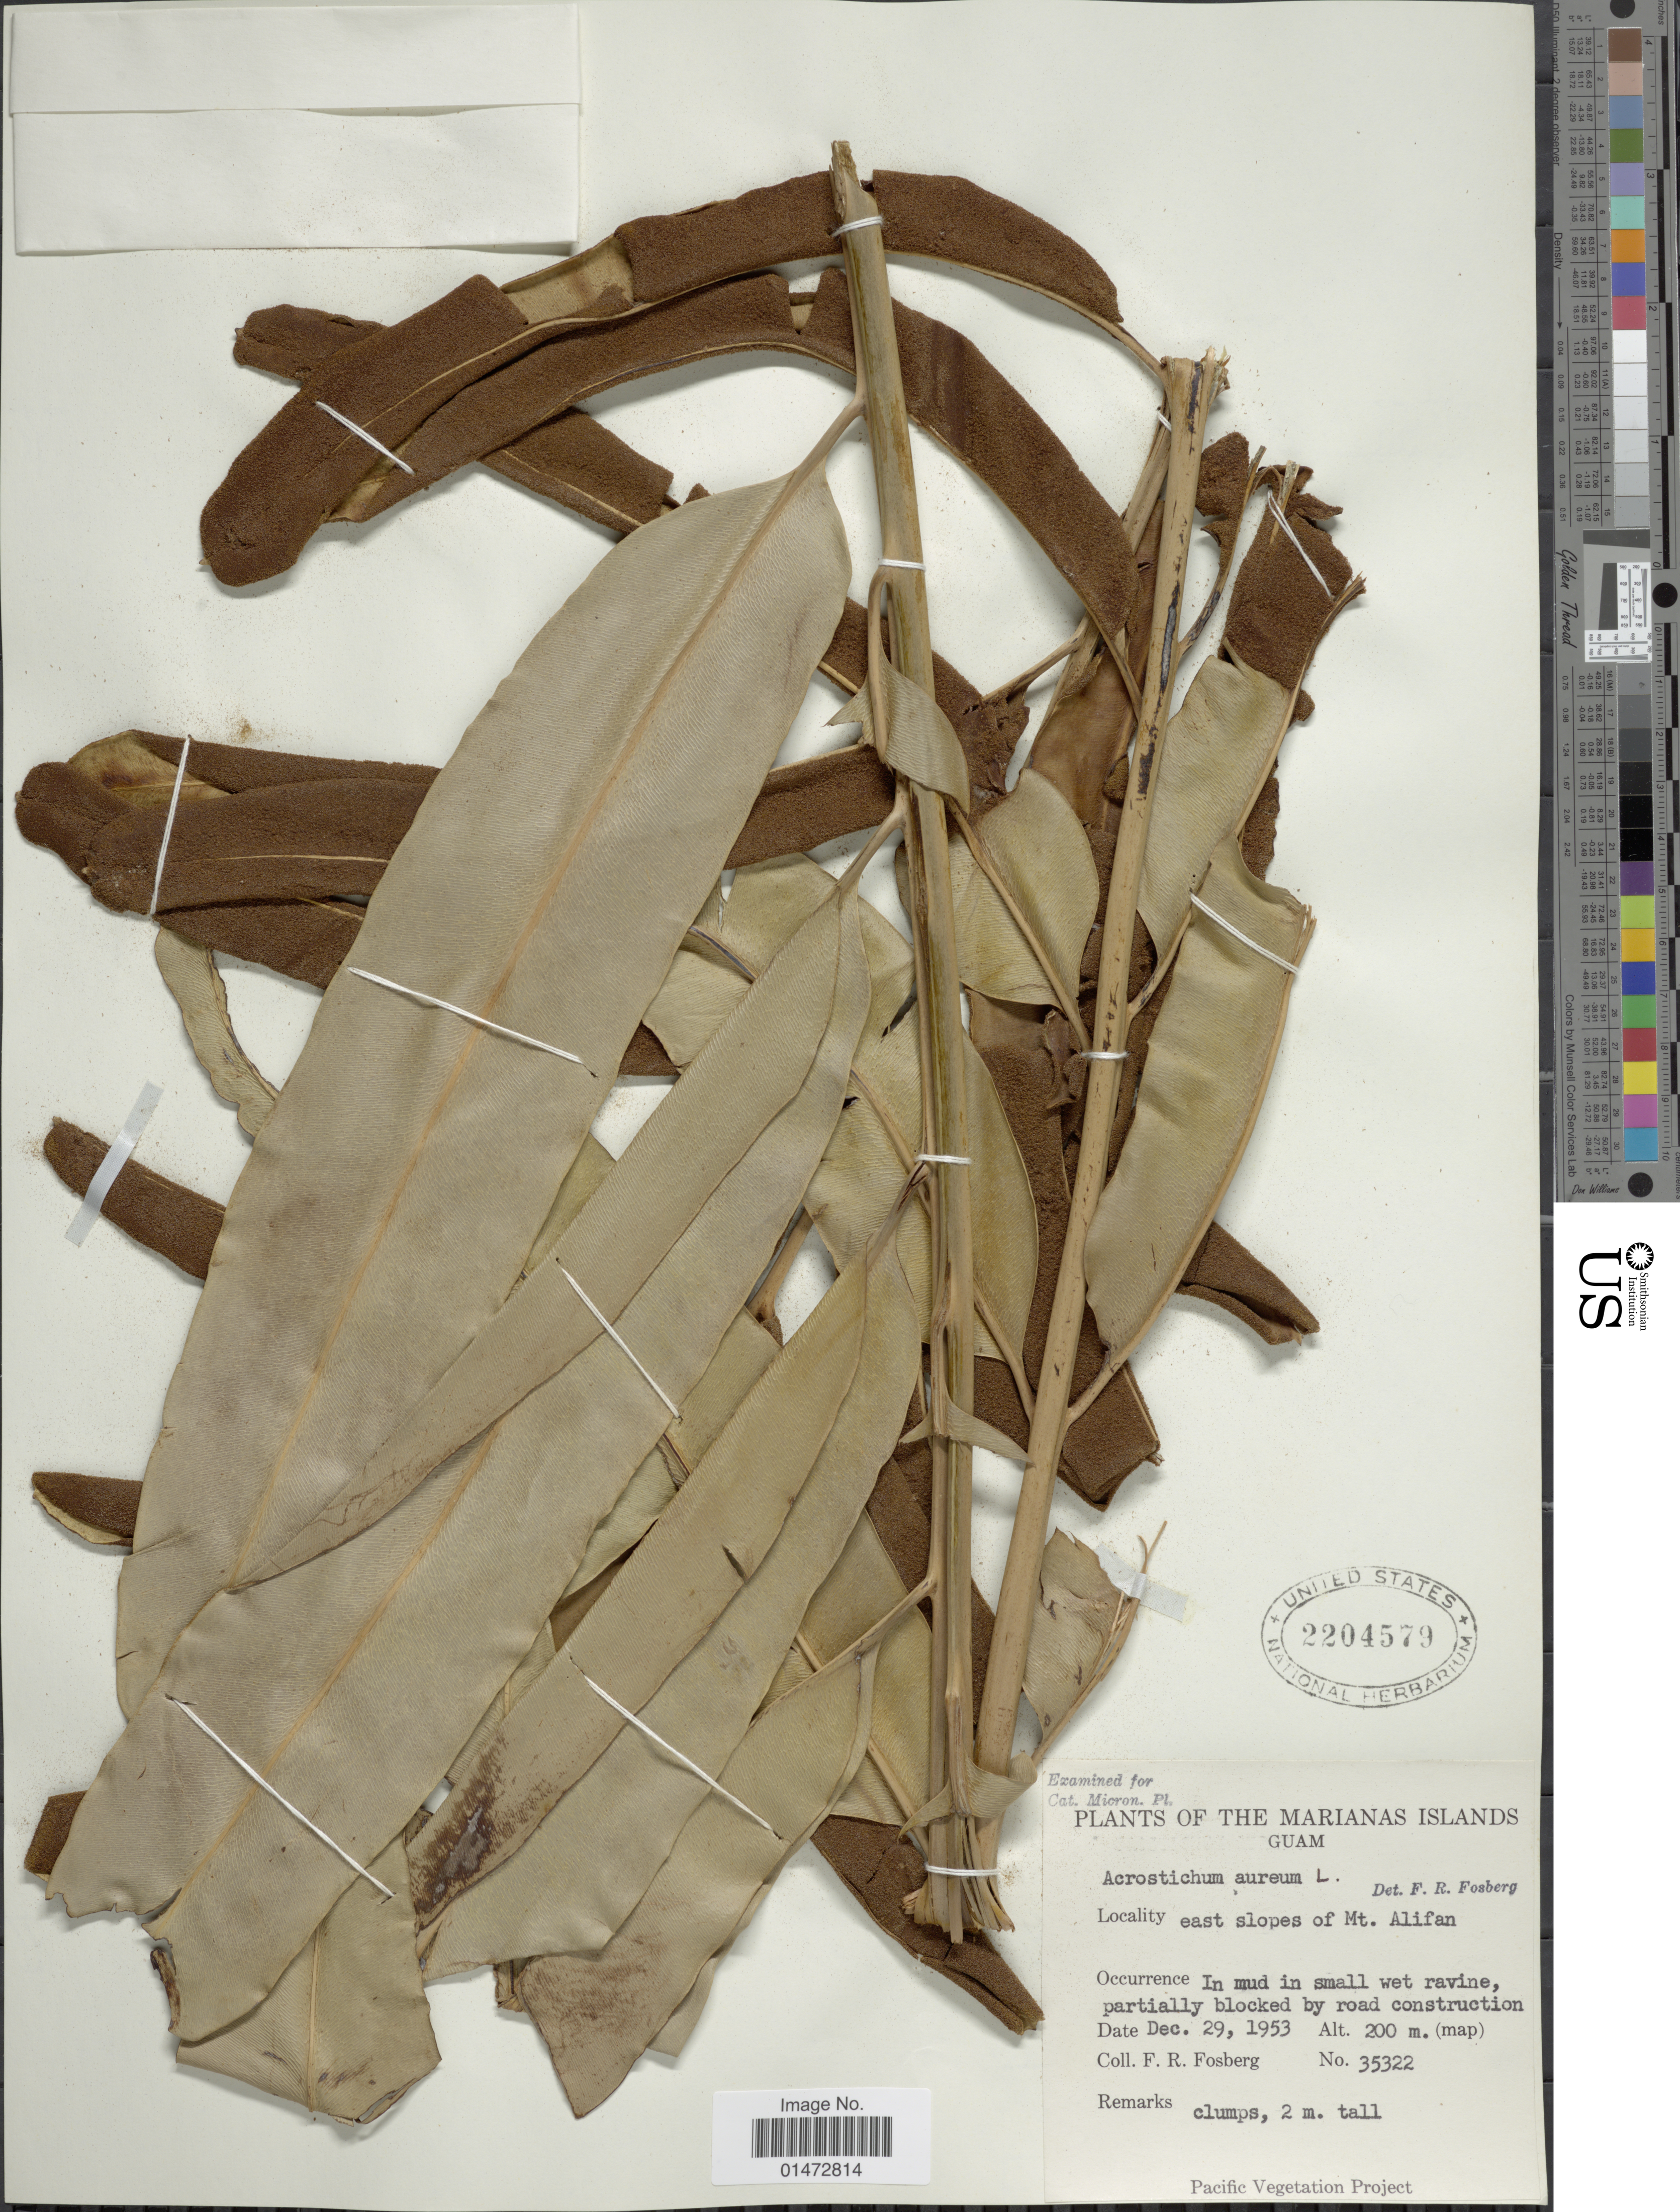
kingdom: Plantae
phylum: Tracheophyta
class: Polypodiopsida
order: Polypodiales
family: Pteridaceae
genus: Acrostichum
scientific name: Acrostichum aureum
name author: L.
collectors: F. R. Fosberg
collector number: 35322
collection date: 1953-12-29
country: Guam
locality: Marianas Islands. Guam. East slopes of Mt. Alifan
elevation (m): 200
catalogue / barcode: US 2204579